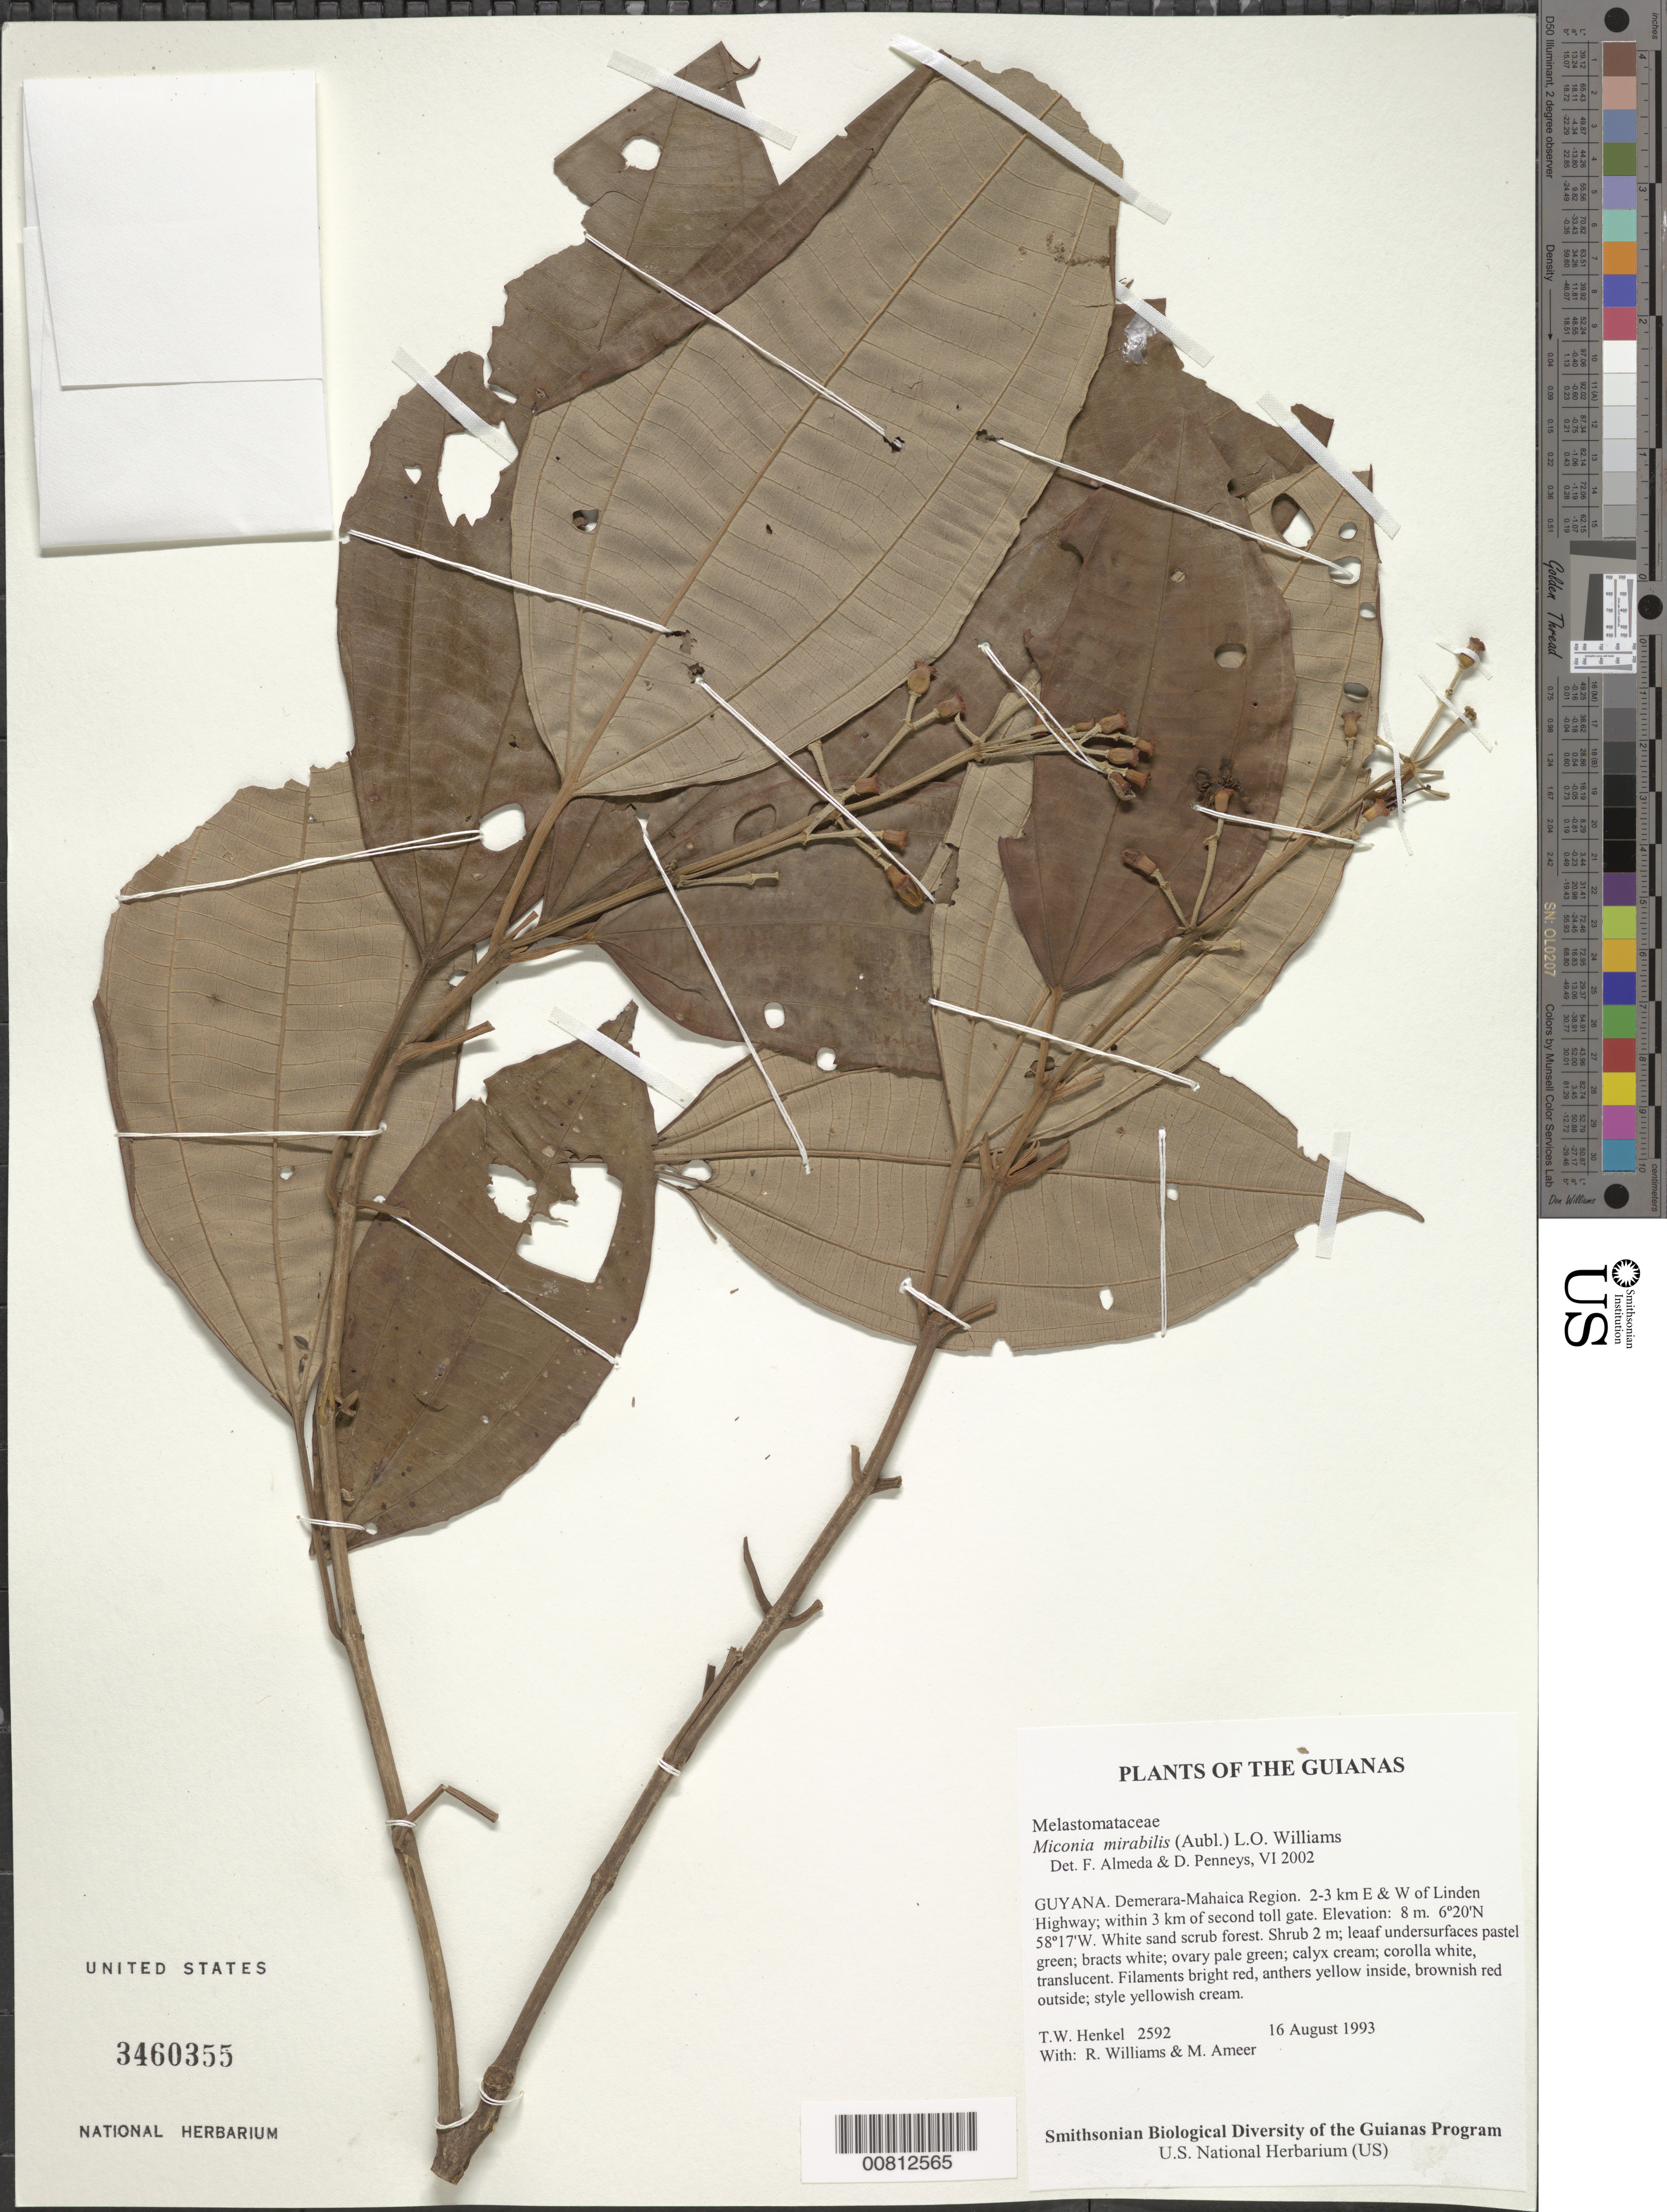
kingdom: Plantae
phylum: Tracheophyta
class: Magnoliopsida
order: Myrtales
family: Melastomataceae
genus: Miconia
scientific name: Miconia mirabilis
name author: (Aubl.) L.O. Williams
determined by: Almeda, F.; Penneys, D. S.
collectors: T. Henkel, R. Williams & M. Ameer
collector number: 2592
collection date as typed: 16 August 1993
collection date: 1993-08-16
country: Guyana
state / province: Demerara-Mahaica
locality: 2-3 km E & W of Linden Highway; within 3 km of second toll gate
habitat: White sand scrub forest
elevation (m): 8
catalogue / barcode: US 3460355